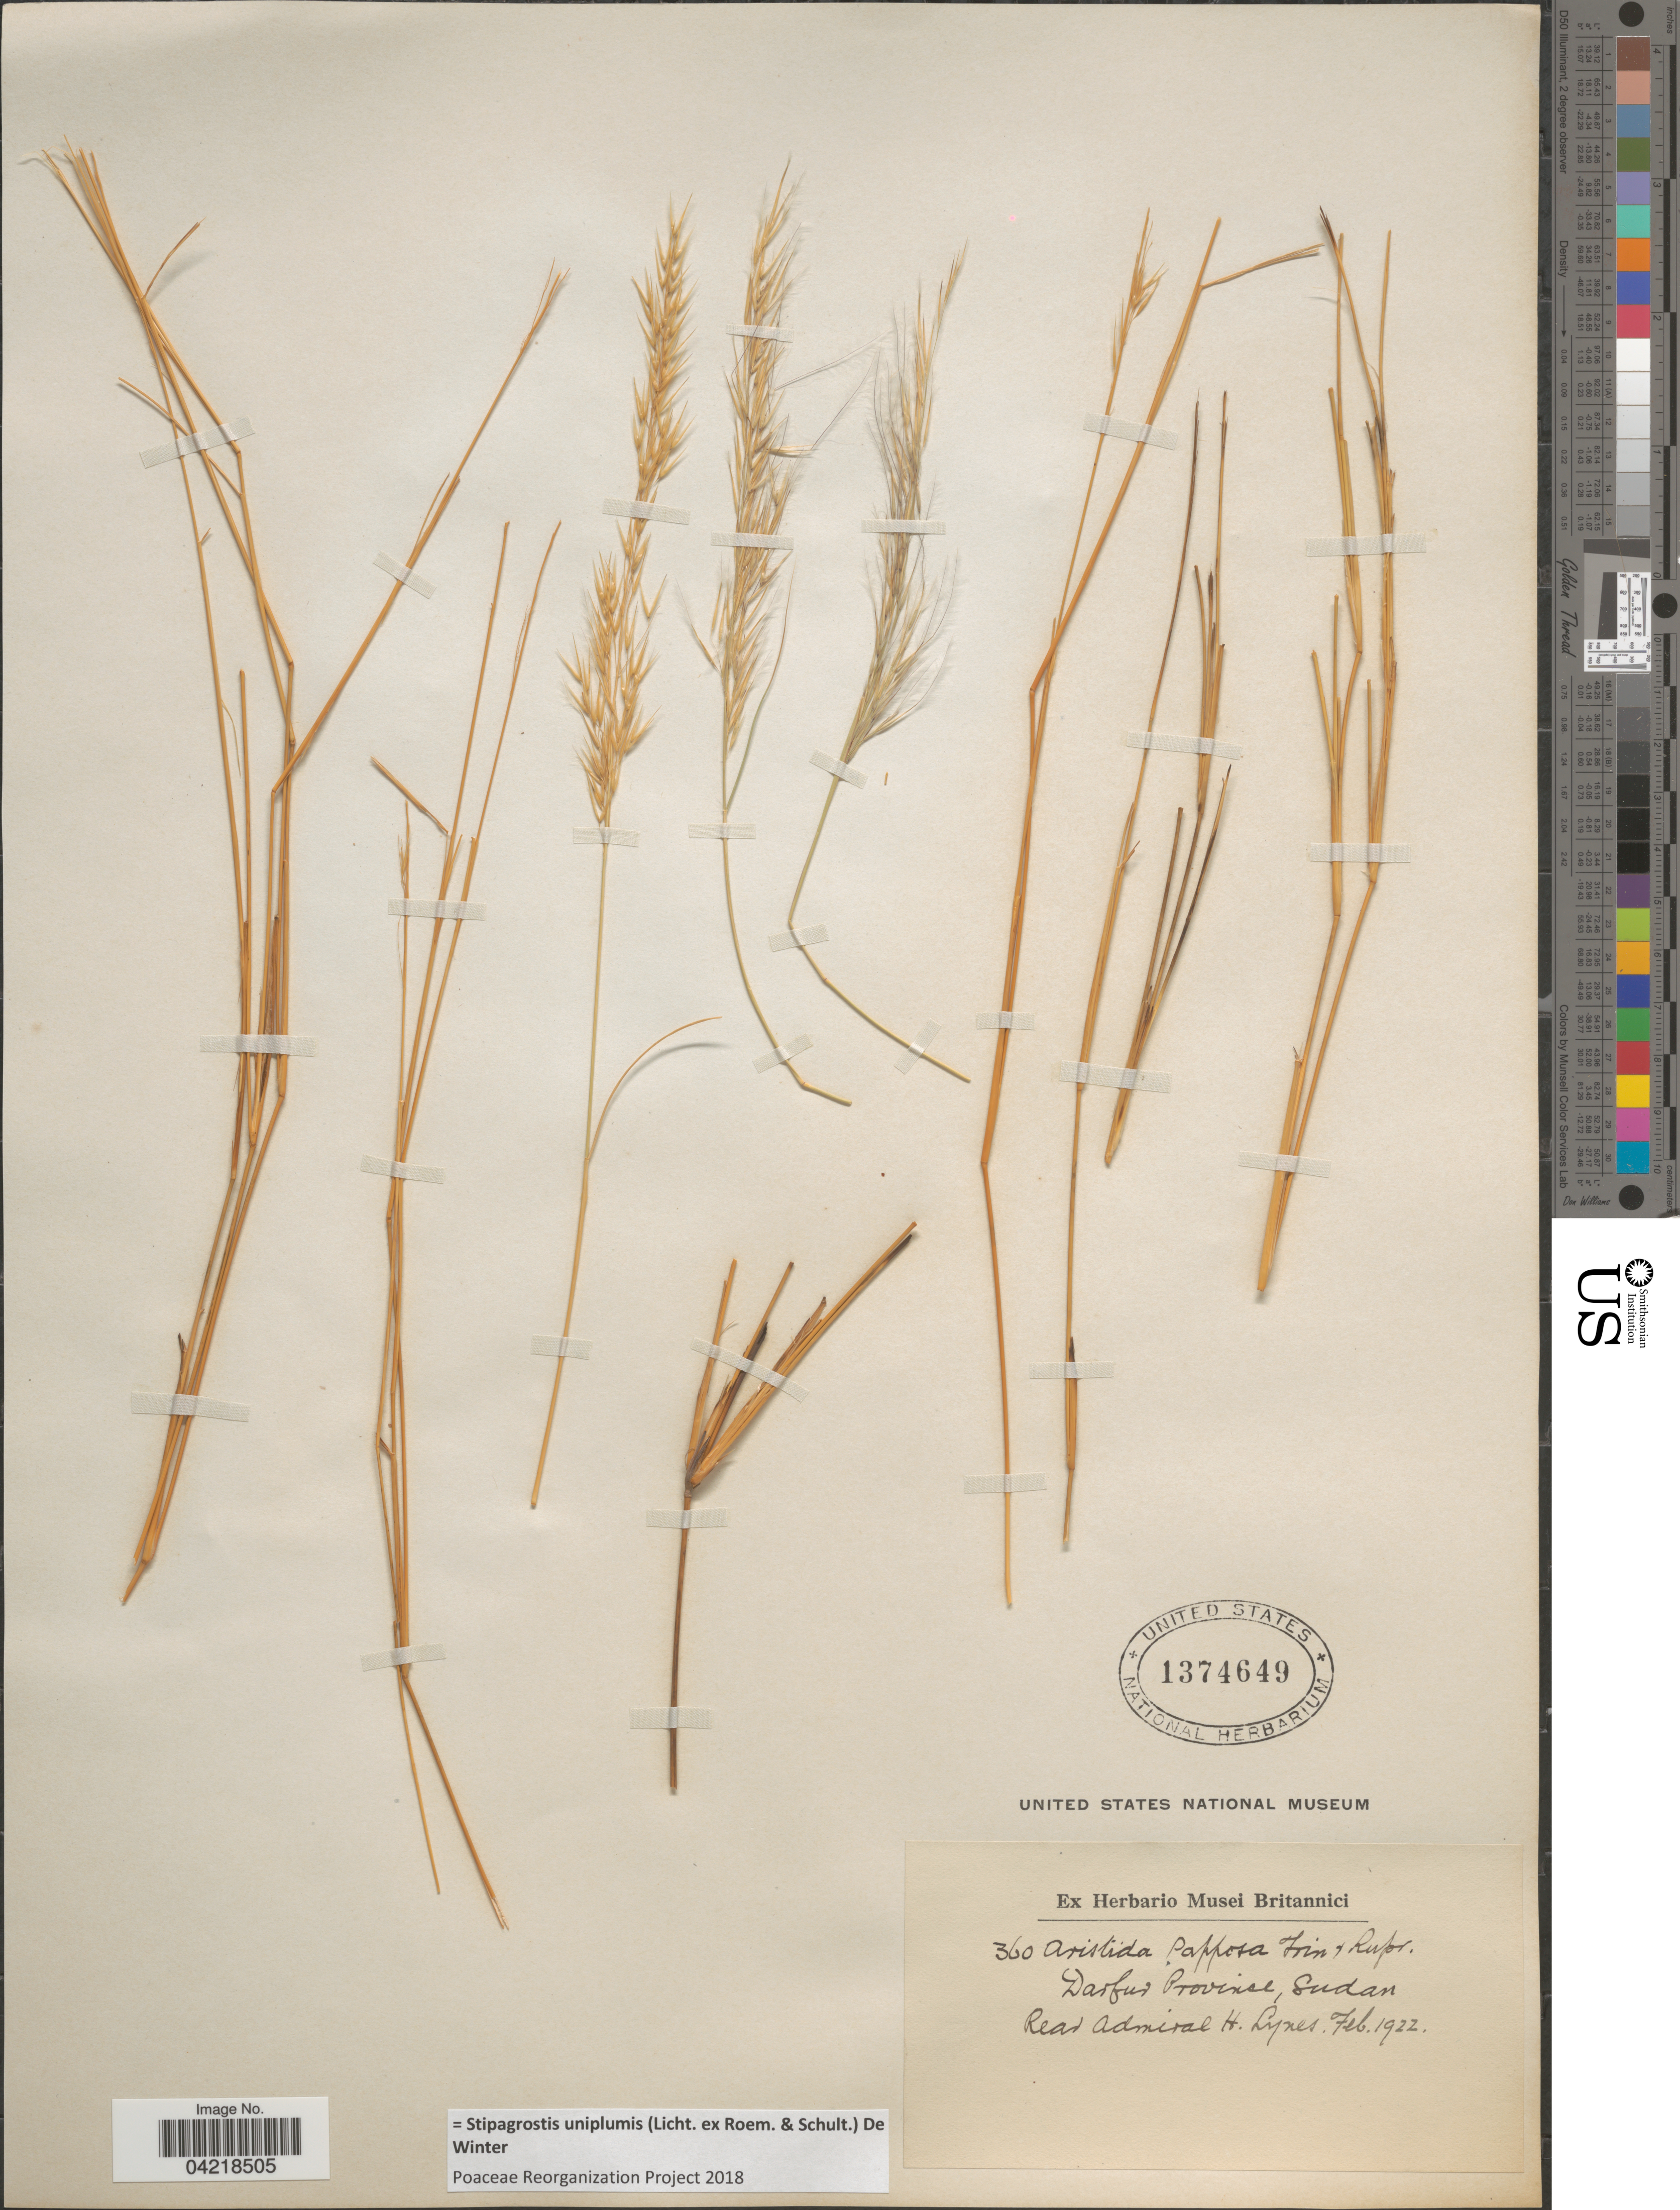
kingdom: Plantae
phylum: Tracheophyta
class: Liliopsida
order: Poales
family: Poaceae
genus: Stipagrostis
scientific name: Stipagrostis uniplumis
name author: (Licht.) De Winter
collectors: H. Lynes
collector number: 360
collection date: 1922-02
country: Sudan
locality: Darfur Province.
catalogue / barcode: US 1374649